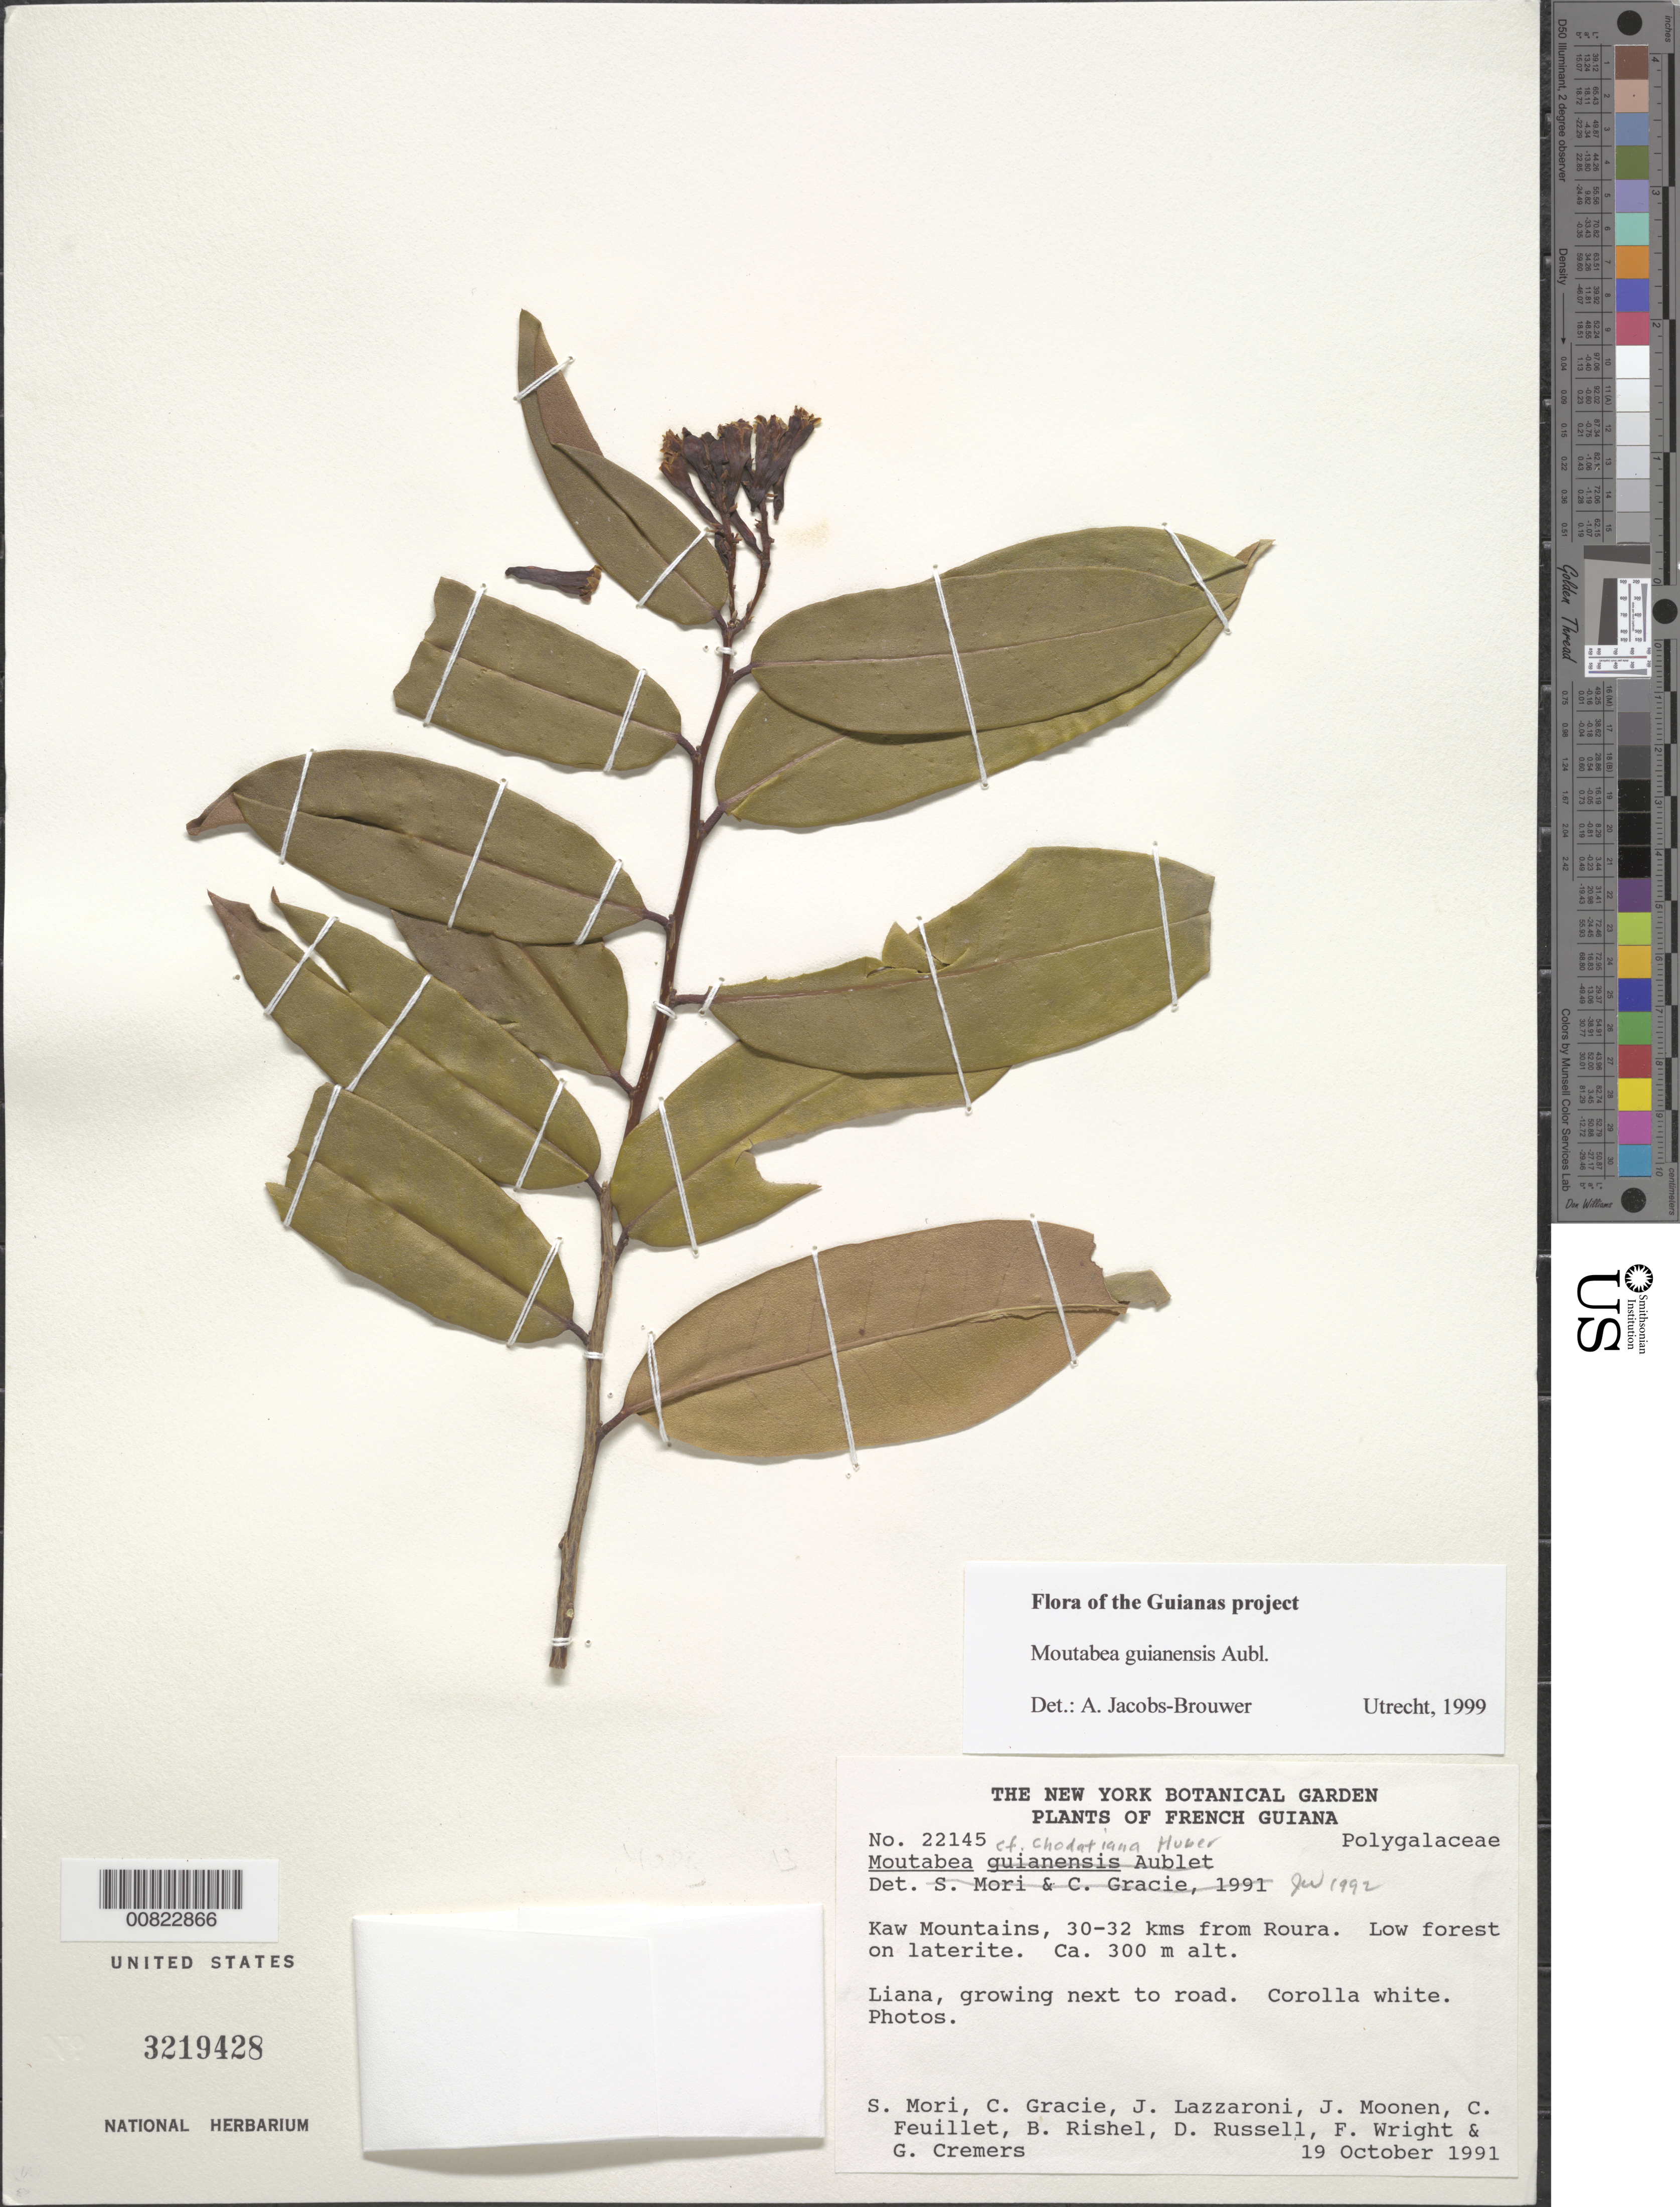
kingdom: Plantae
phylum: Tracheophyta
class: Magnoliopsida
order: Fabales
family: Polygalaceae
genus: Moutabea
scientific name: Moutabea guianensis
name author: Aubl.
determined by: Jacobs-Brouwer, A.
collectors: S. Mori, C. A. Gracie, J. Lazzaroni, J. Moonen, C. Feuillet, B. Rishel, D. Russell, F. Wright & G. Cremers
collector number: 22145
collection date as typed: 19-Oct-91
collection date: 1991-10-19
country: French Guiana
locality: Kaw Mts., 30-32 km from Roura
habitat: Low forest on laterite, growing next to road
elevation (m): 300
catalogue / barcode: US 3219428